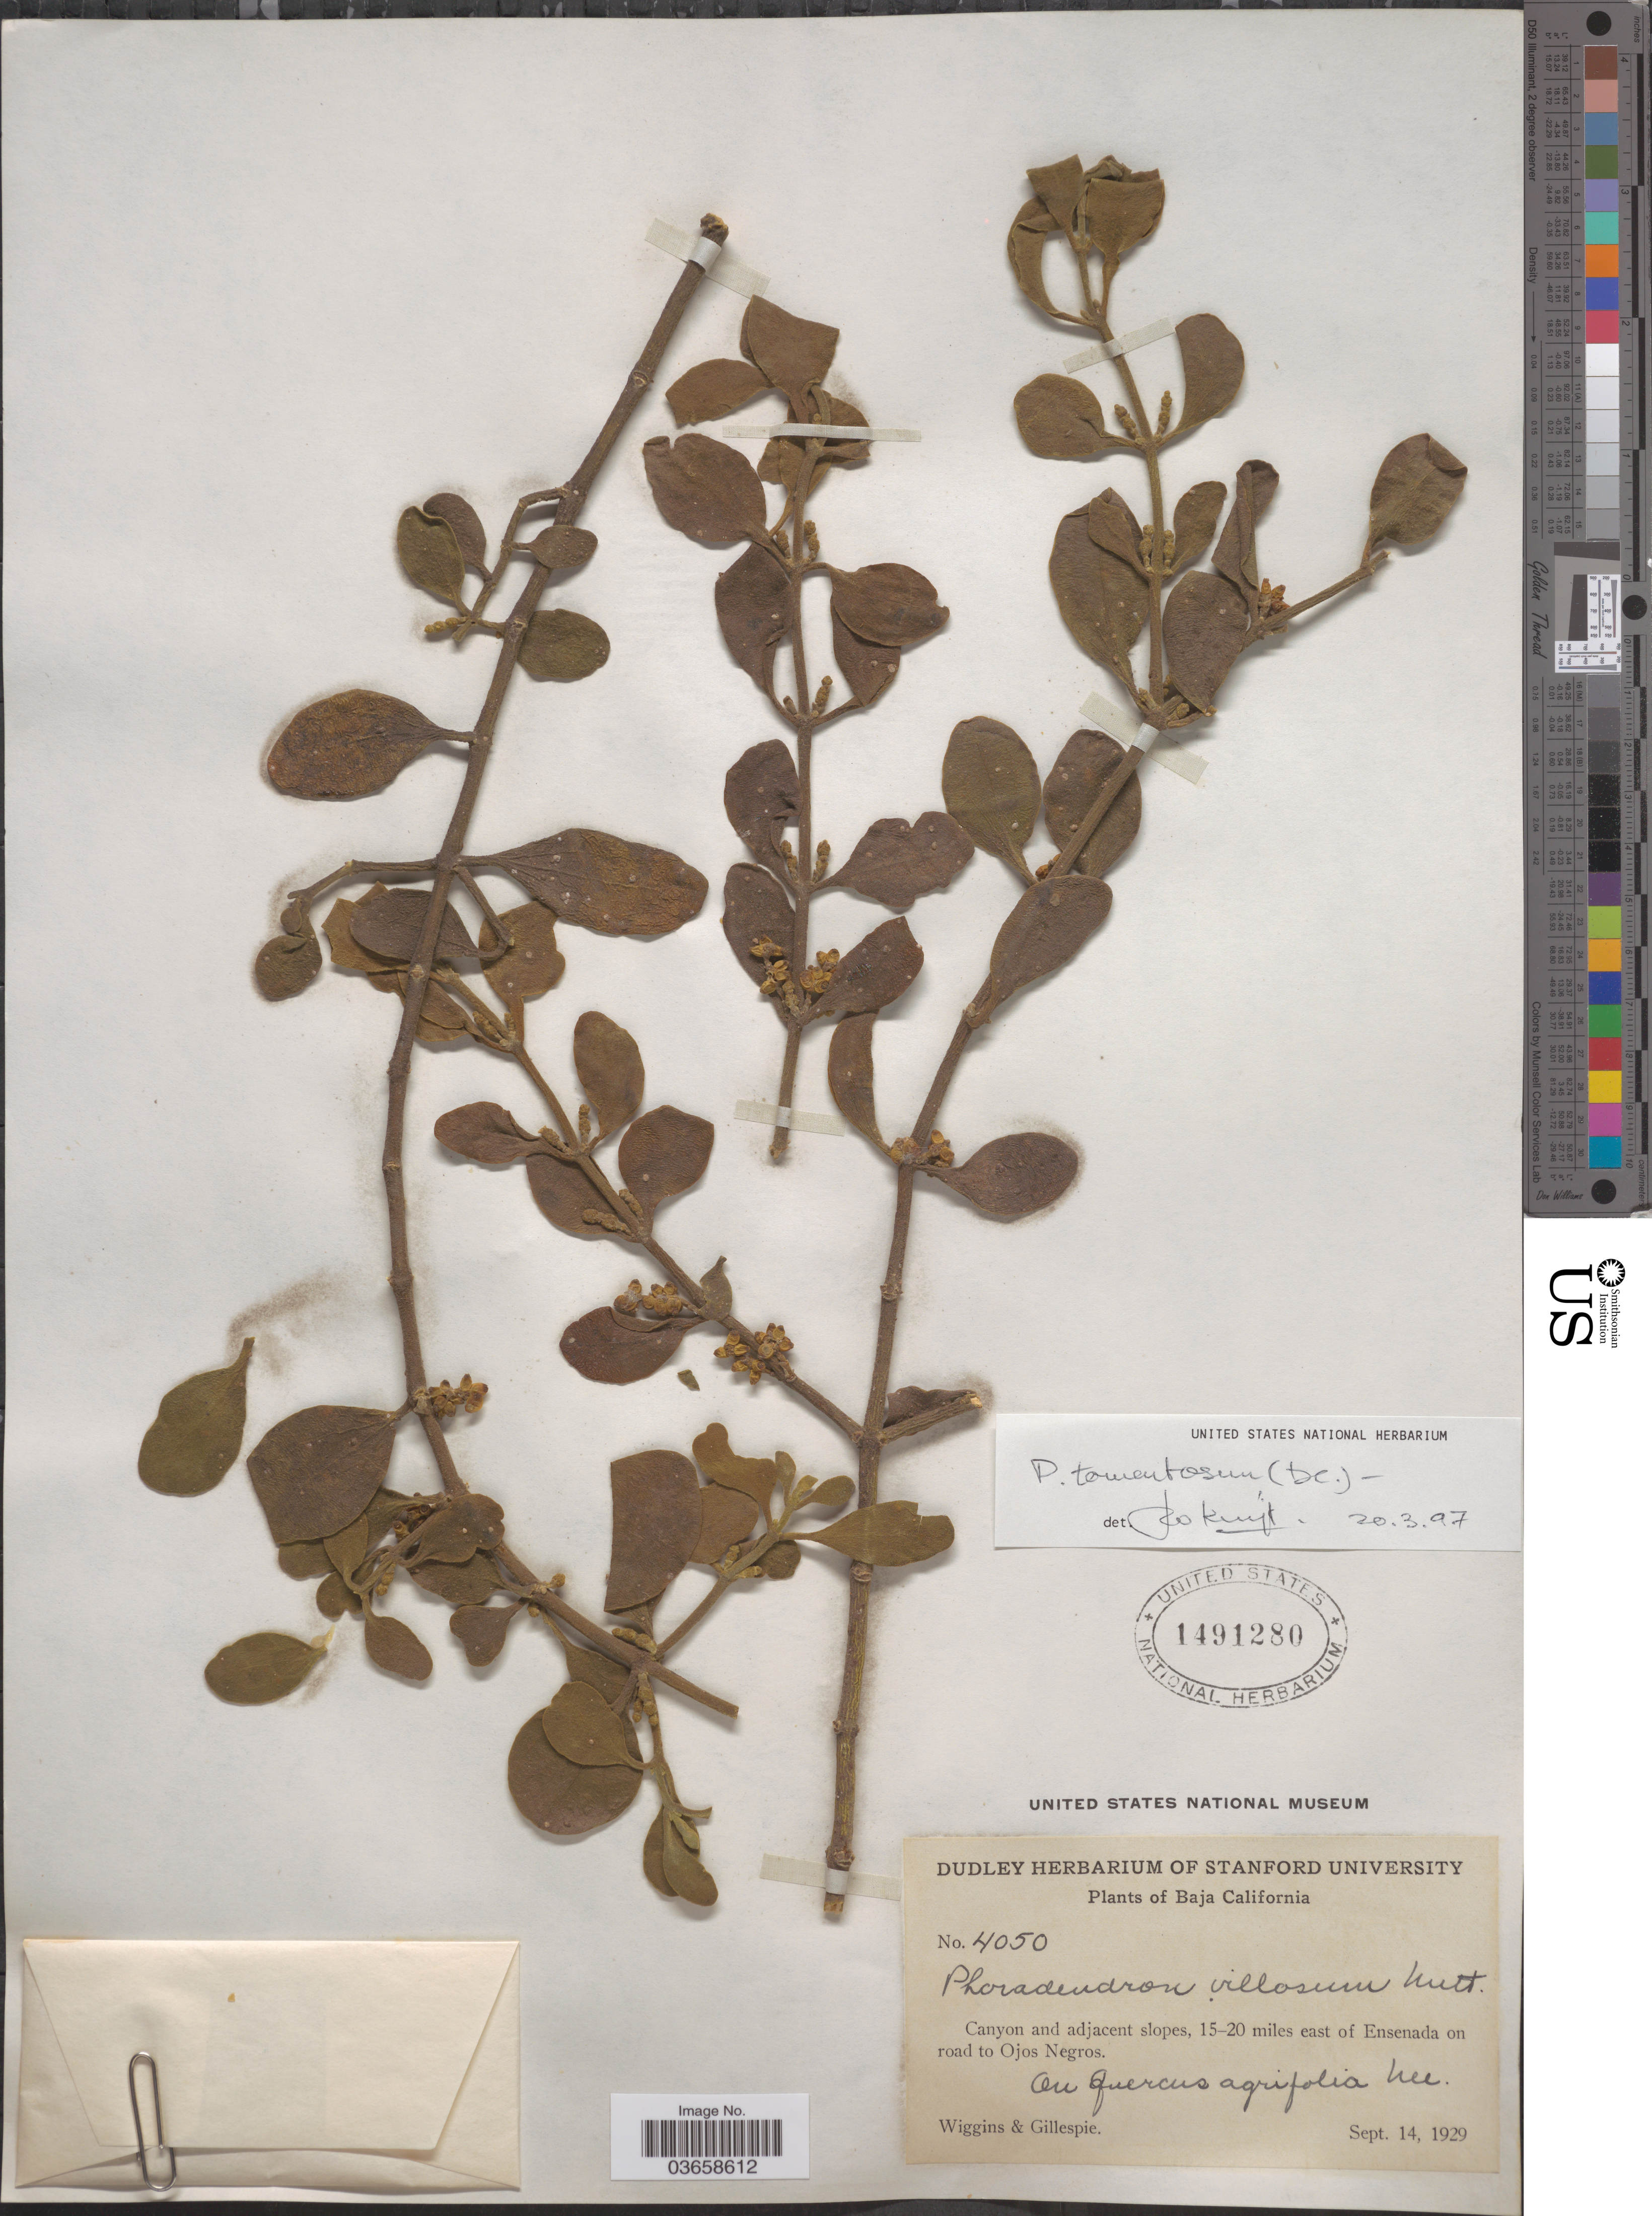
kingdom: Plantae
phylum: Tracheophyta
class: Magnoliopsida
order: Santalales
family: Viscaceae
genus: Phoradendron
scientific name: Phoradendron tomentosum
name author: DC.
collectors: -- Wiggins & -- Gillespie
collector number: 4050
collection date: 1929-09-14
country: Mexico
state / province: Baja California Norte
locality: Canyon and adjacent slopes, 15-20 miles east of Ensenada on road to Ojos Negros.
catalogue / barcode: US 1491280